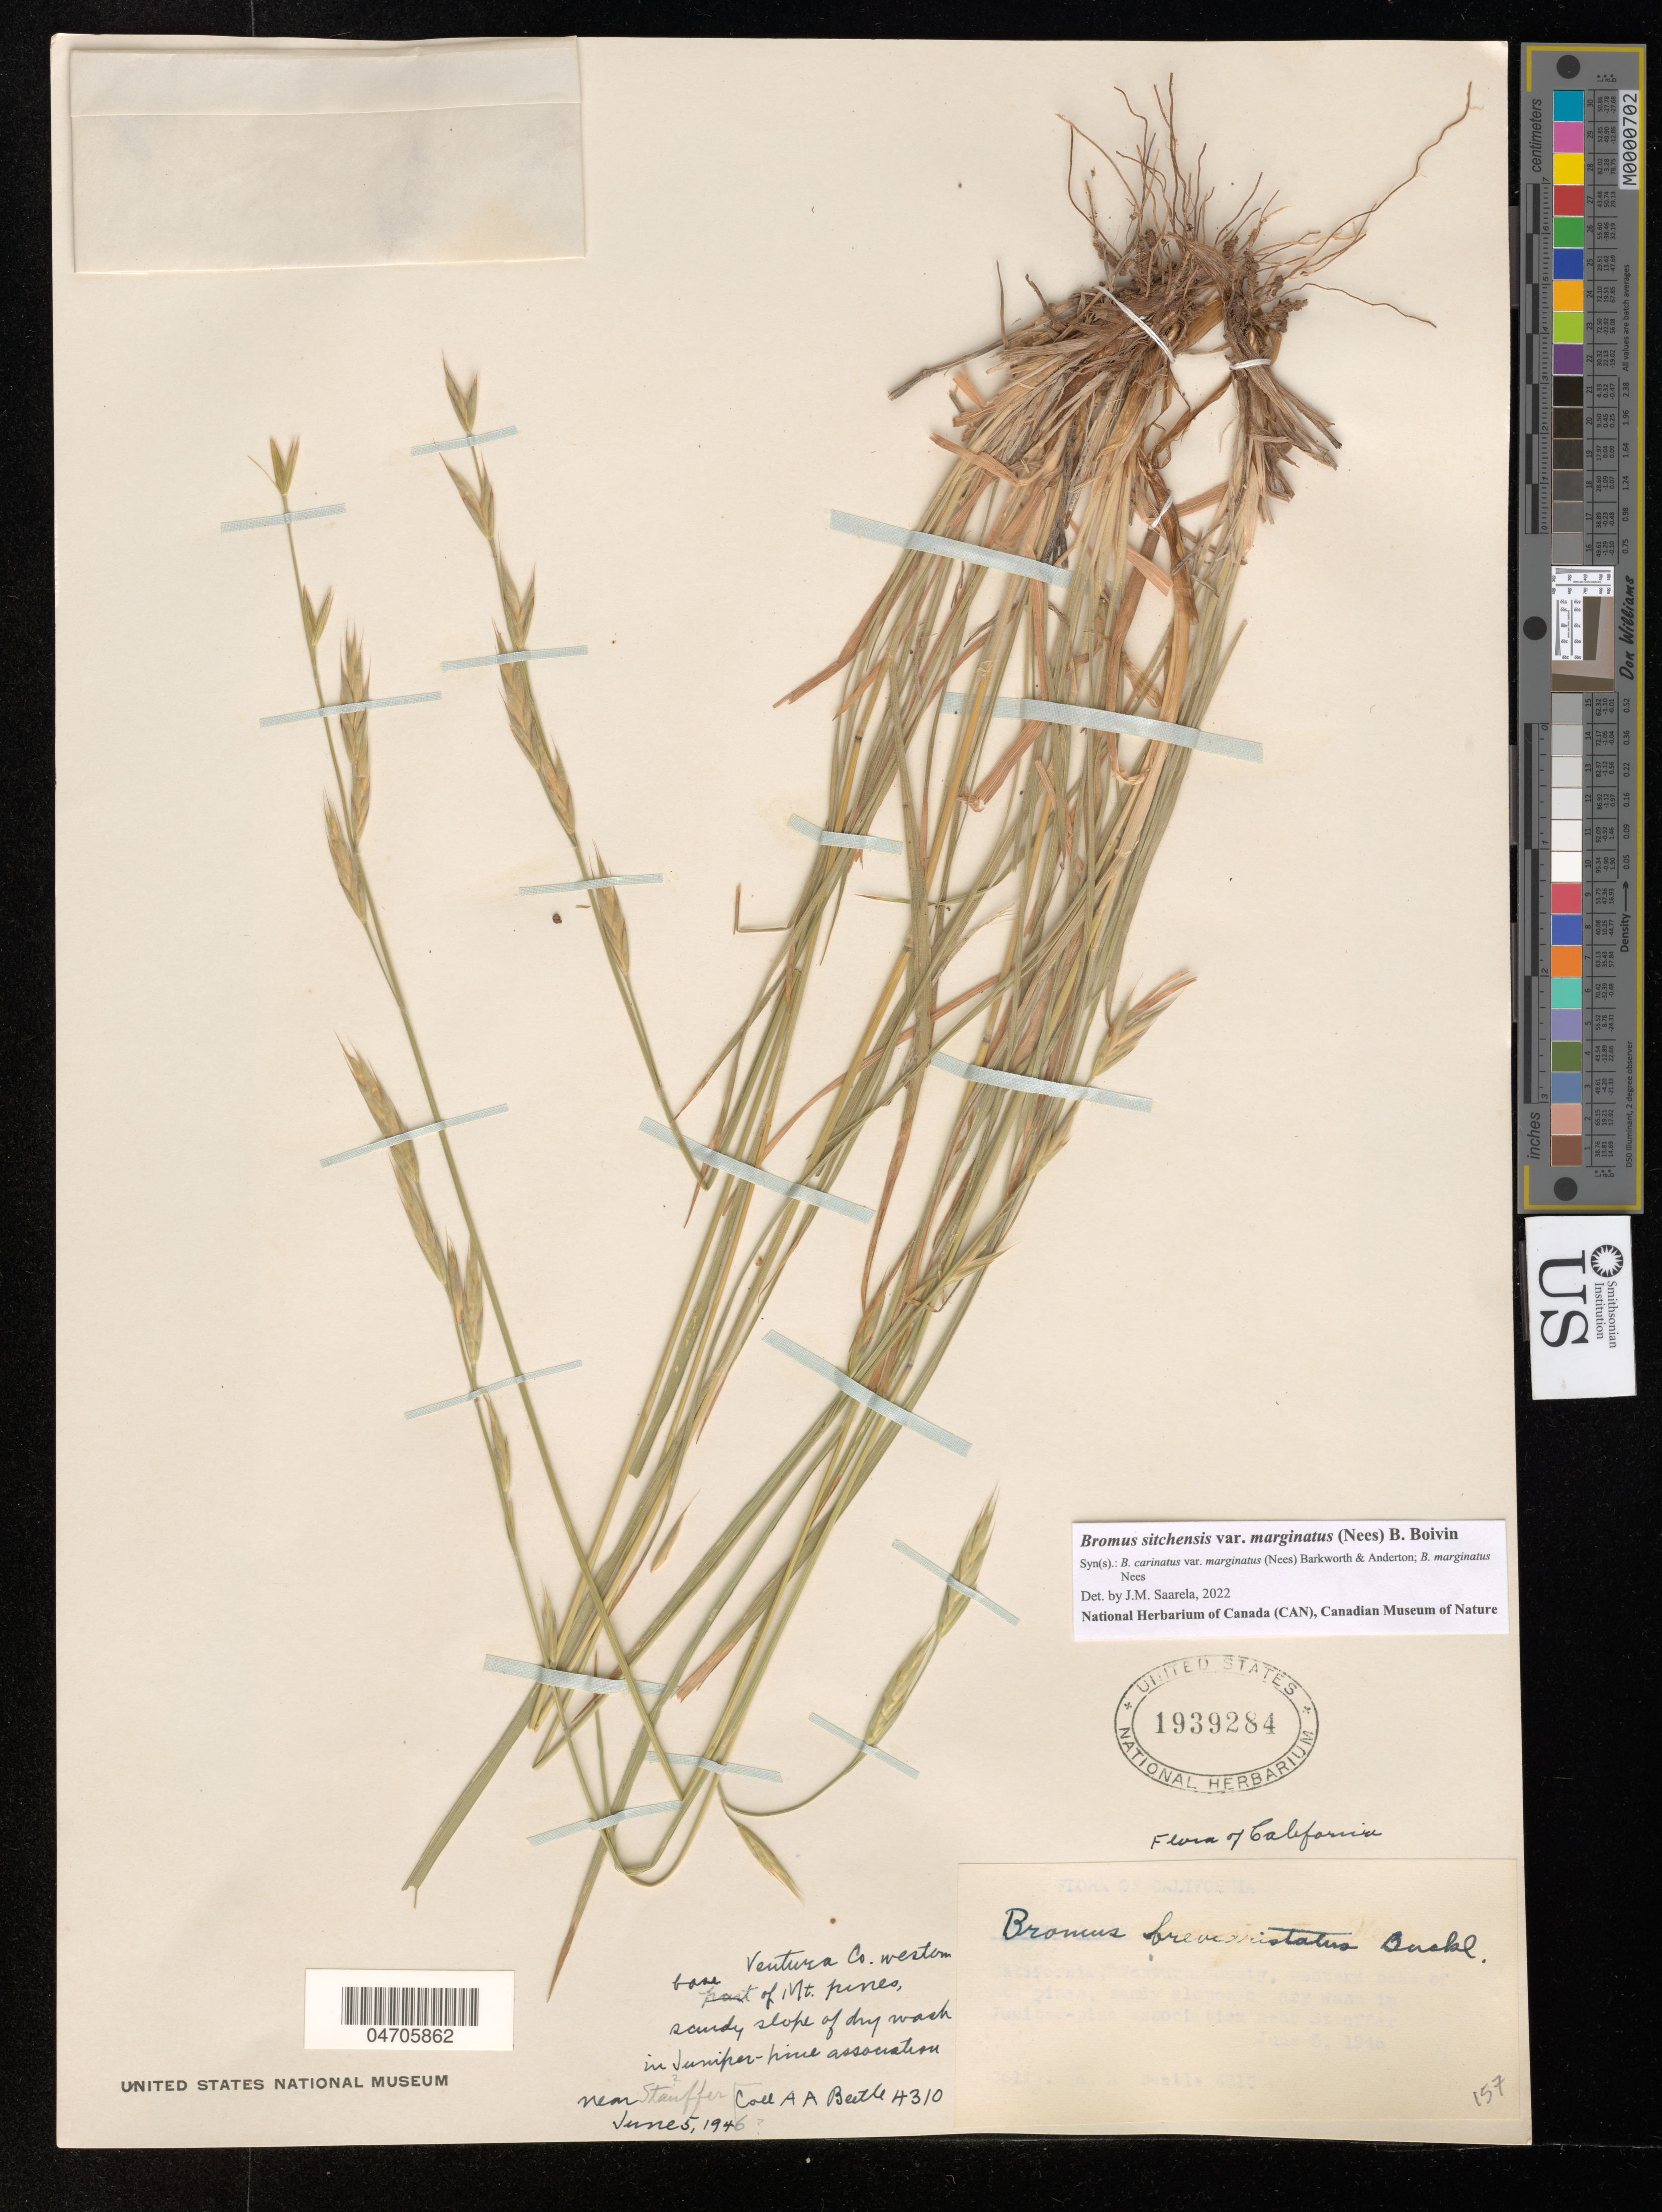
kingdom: Plantae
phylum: Tracheophyta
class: Liliopsida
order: Poales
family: Poaceae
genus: Bromus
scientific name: Bromus sitchensis var. polyanthus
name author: (Scribn. ex Shear) R.E. Brainerd & Otting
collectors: A. A. Beetle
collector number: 4310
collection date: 1946-06-05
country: United States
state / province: California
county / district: Ventura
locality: Ventura Co. western base of Mt. Pines, sandy slope of dry wash in Juniper-pine association near Stauffer.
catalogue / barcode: US 1939284